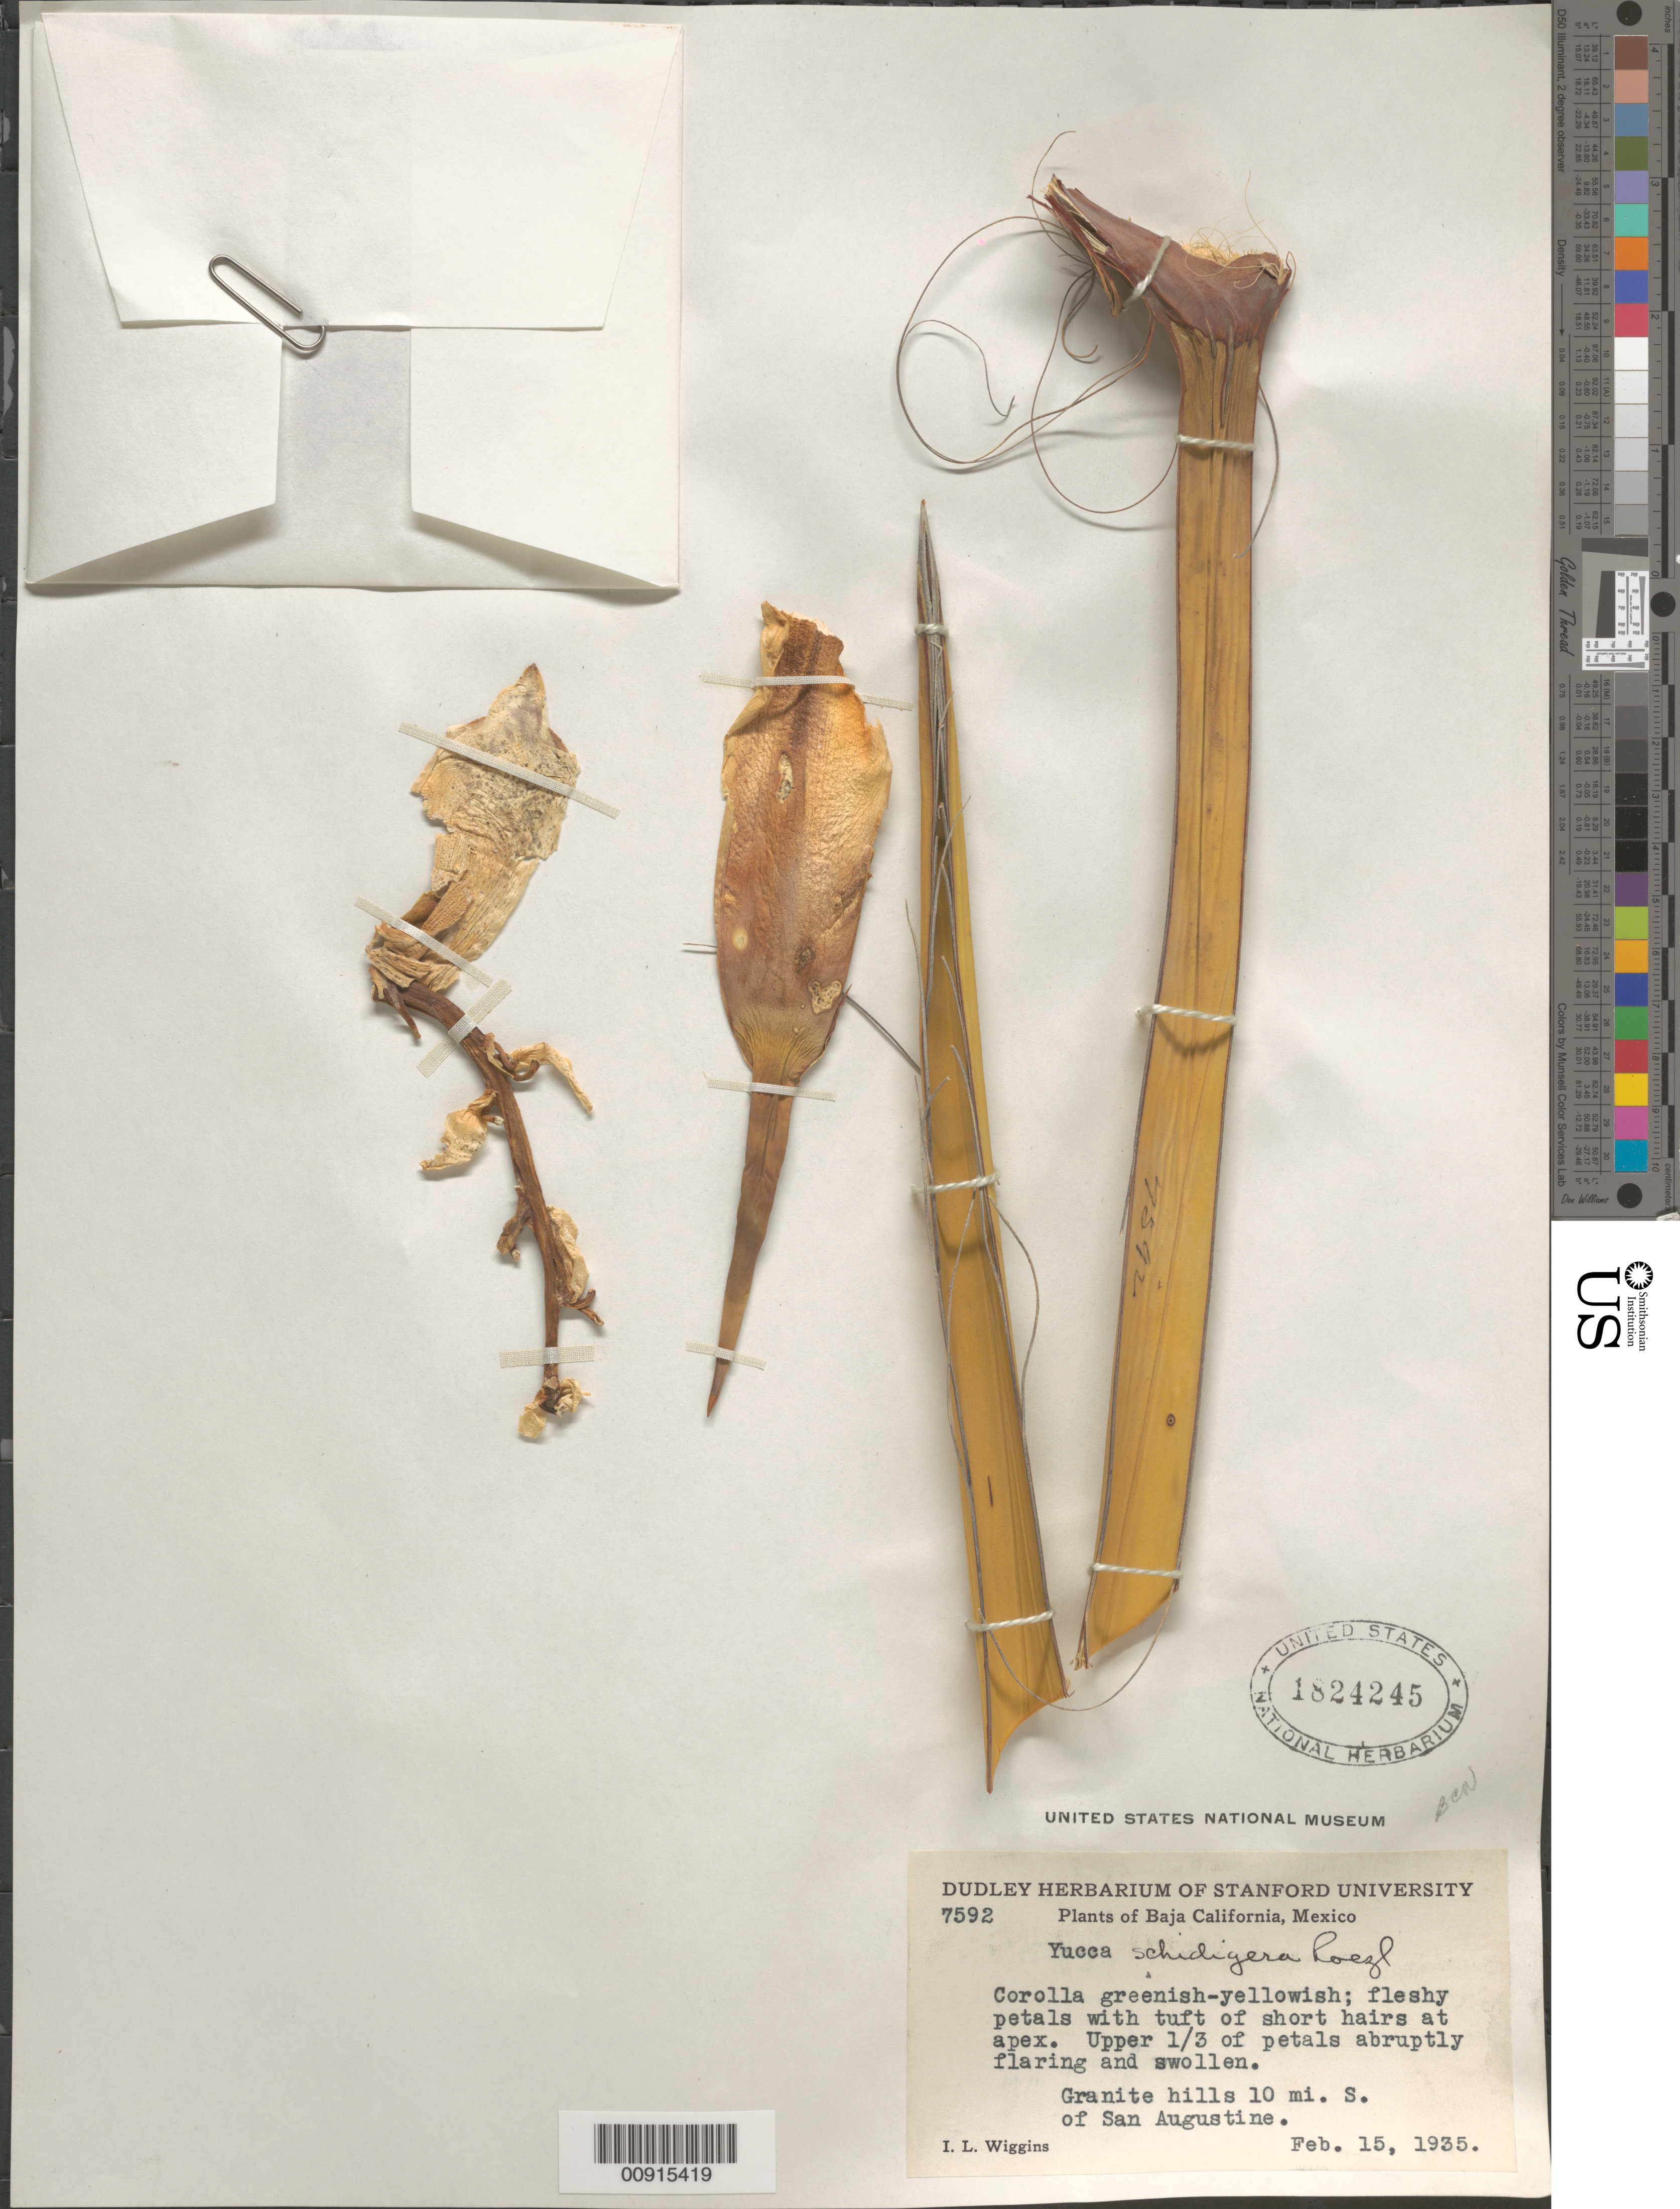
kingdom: Plantae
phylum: Tracheophyta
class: Liliopsida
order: Asparagales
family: Asparagaceae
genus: Yucca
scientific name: Yucca schidigera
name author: Roezl ex Ortgies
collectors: I. L. Wiggins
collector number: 7592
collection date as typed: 15 Feb 1935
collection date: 1935-02-15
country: Mexico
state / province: Baja California Norte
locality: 10 mi. S of San Augustine [sic], Baja California.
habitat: Granite hills.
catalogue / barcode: US 1824245